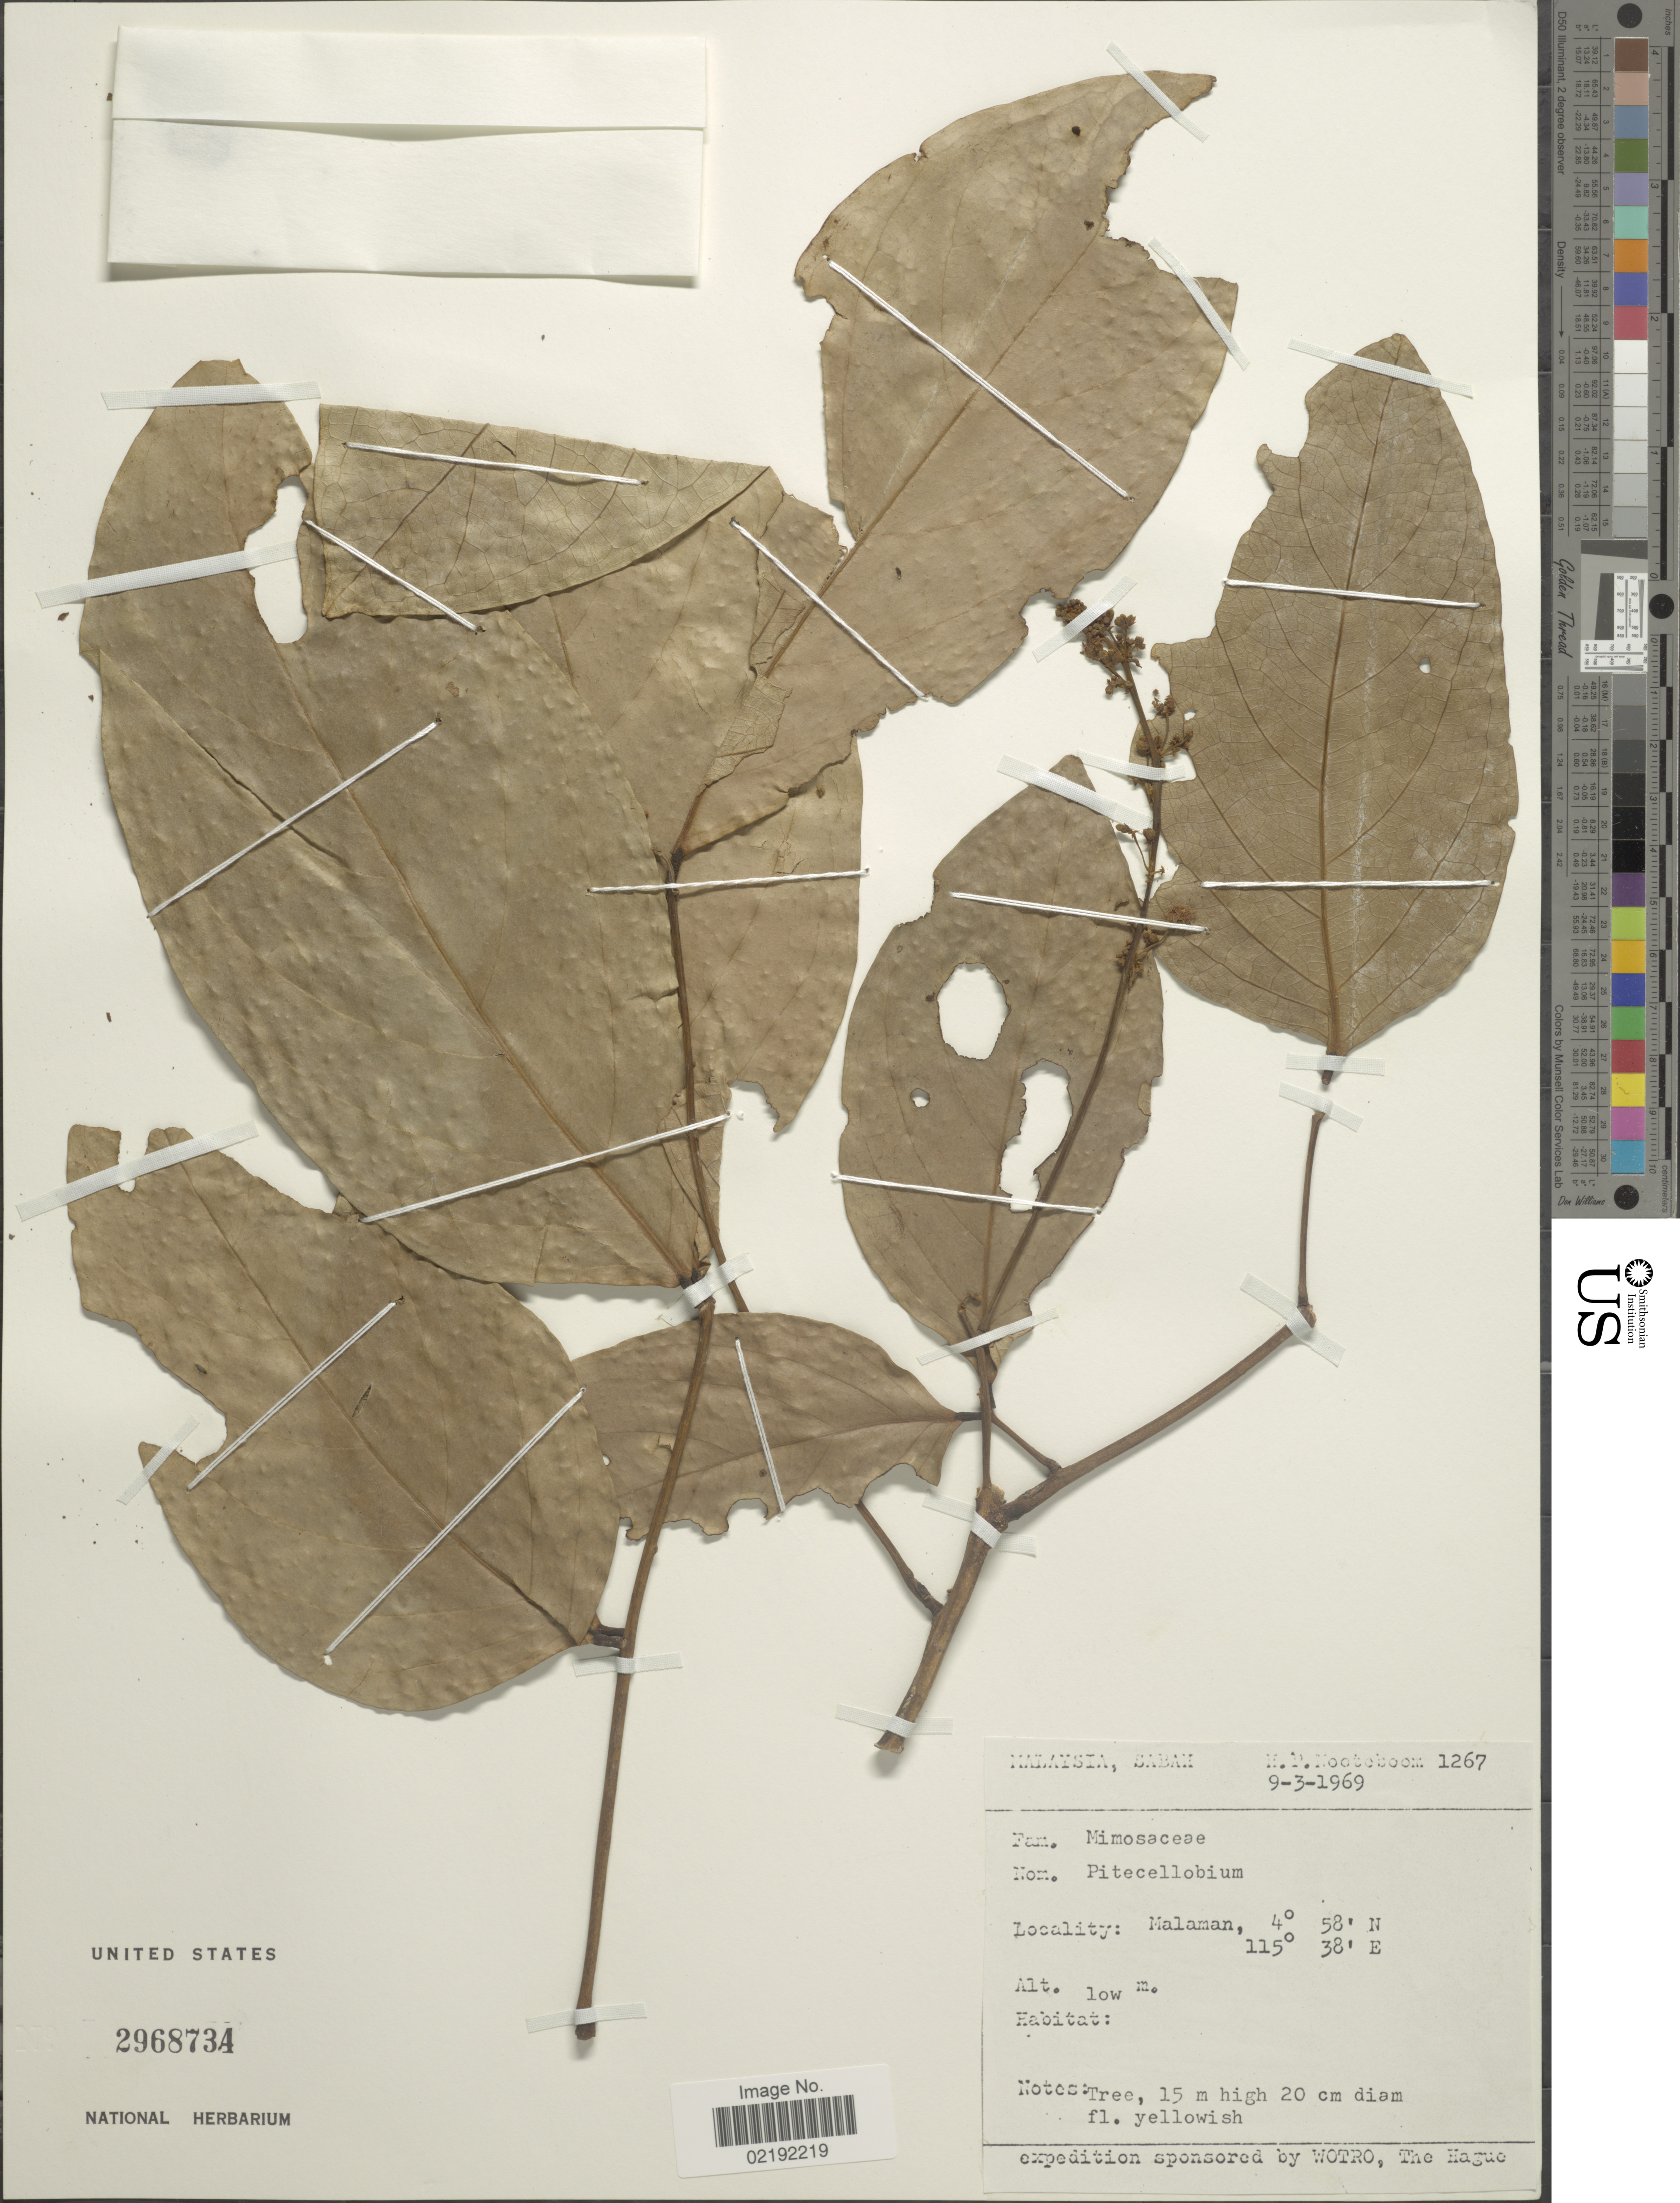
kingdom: Plantae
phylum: Tracheophyta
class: Magnoliopsida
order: Fabales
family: Fabaceae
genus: Pithecellobium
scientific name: Pithecellobium sp.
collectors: H. P. Nooteboom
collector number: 1267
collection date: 1969-03-09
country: Malaysia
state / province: Sabah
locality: Malaman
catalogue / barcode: US 2968734